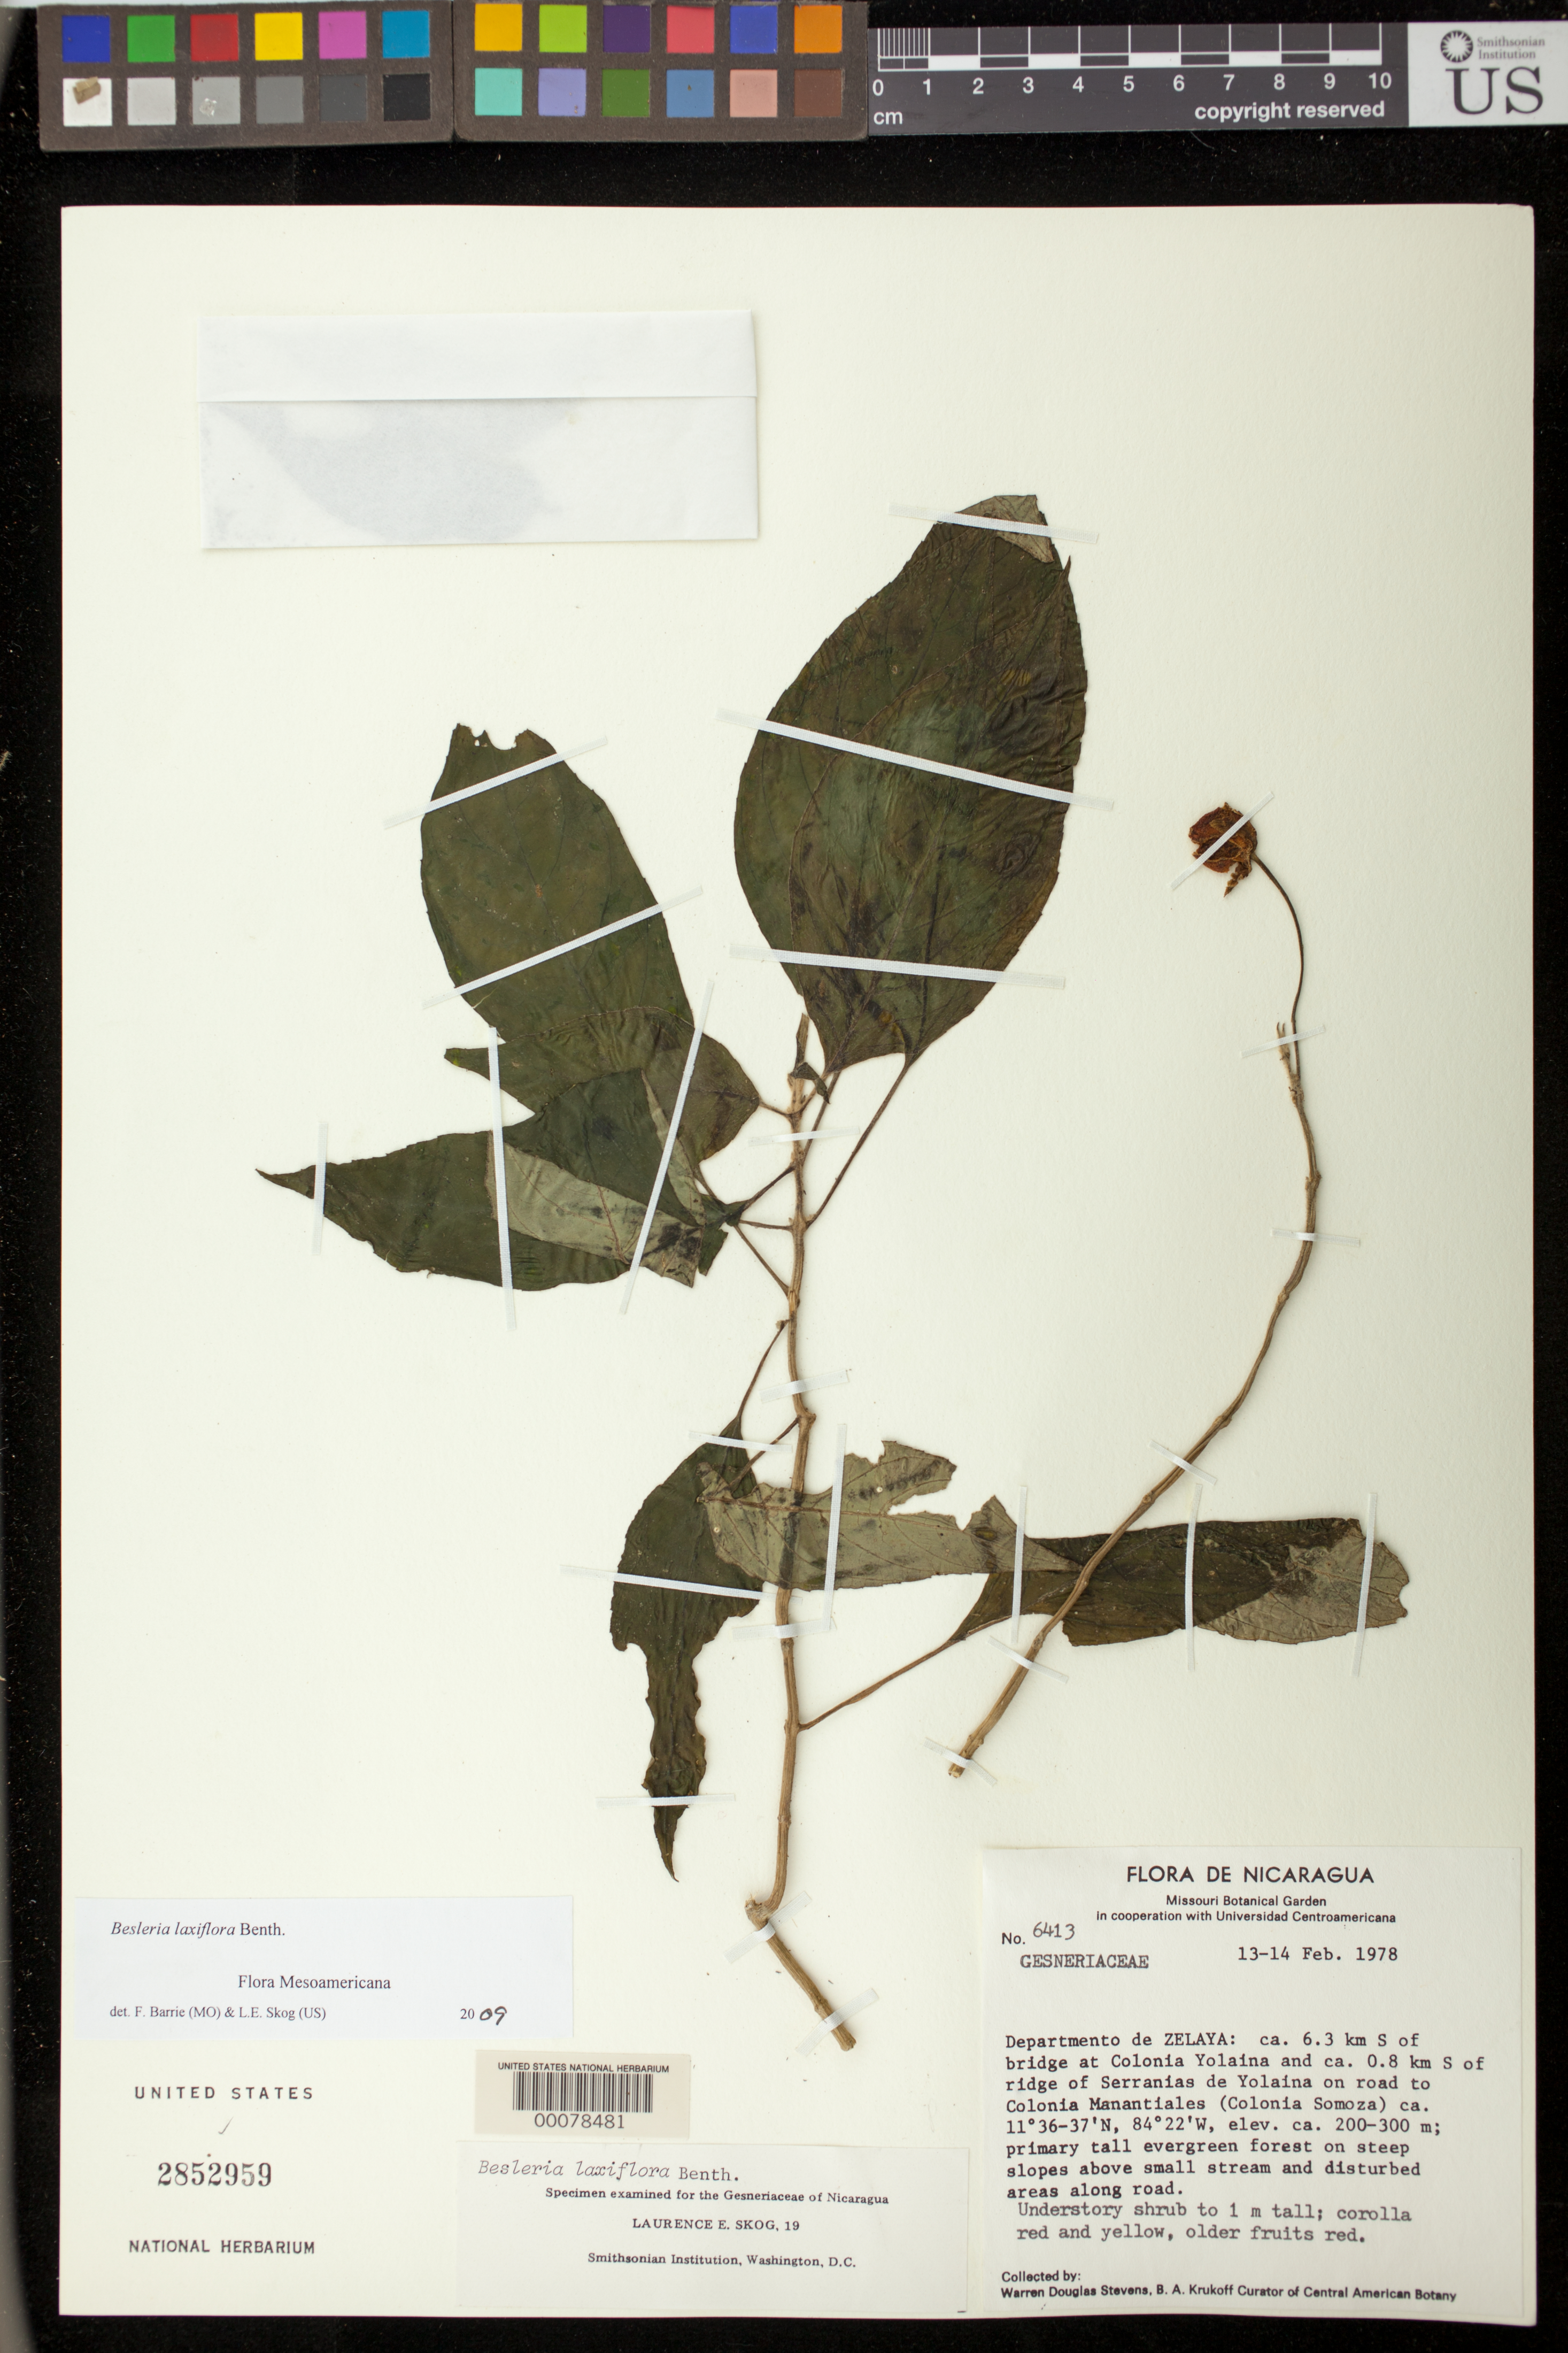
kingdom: Plantae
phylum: Tracheophyta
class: Magnoliopsida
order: Lamiales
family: Gesneriaceae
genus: Besleria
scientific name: Besleria laxiflora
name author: Benth.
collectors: W. D. Stevens & B. A. Krukoff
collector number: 6413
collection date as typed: Feb 1978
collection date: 1978-02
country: Nicaragua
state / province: Atlántico Sur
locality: About 6.3 km S of bridge at Colonia Yolaina & about 0.8 km S of ridge of Serranias de Yolaina on rd to Col Manantiales (Somoza)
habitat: Primary tall evergreen forest on steep slopes above small stream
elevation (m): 200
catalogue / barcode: US 2852959